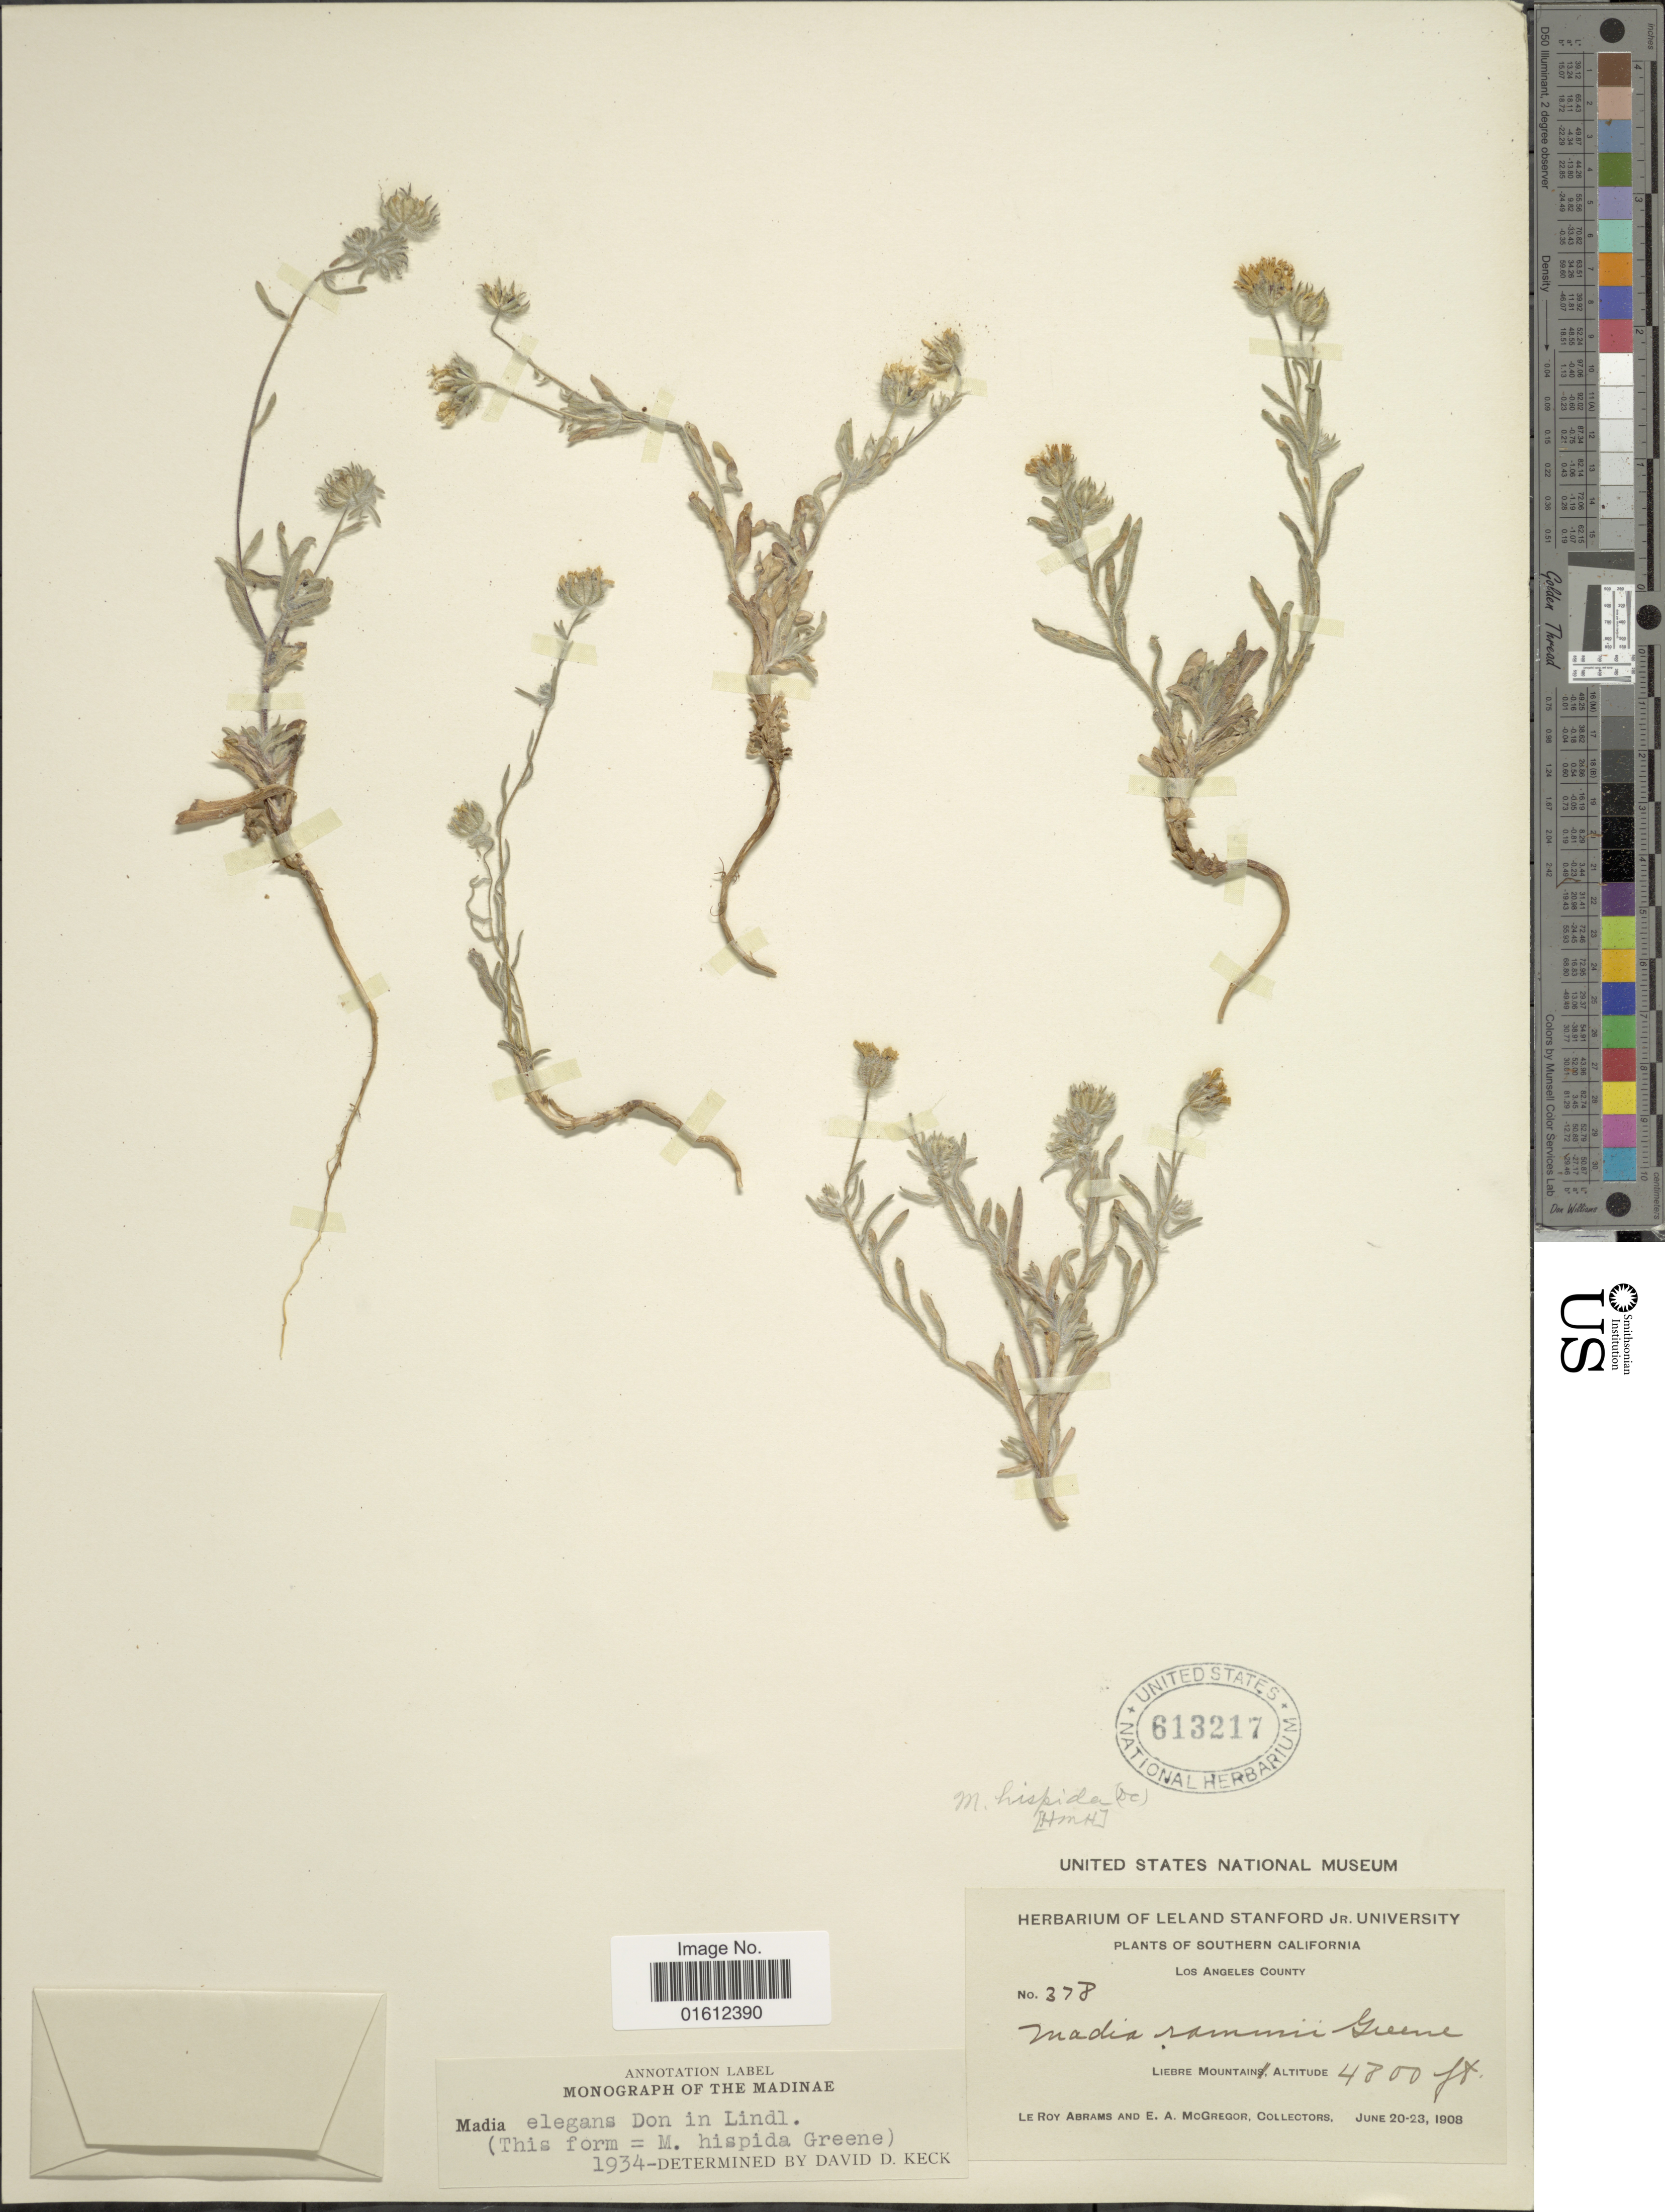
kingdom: Plantae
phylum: Tracheophyta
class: Magnoliopsida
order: Asterales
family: Asteraceae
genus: Madia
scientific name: Madia elegans var. hispida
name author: (DC.) H.M. Hall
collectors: L. Abrams & E. A. McGregor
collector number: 378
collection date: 1908-06-20/1908-06-23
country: United States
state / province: California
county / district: Los Angeles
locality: Southern California. Los Angeles County. Liebre Mountain.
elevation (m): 1463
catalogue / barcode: US 613217